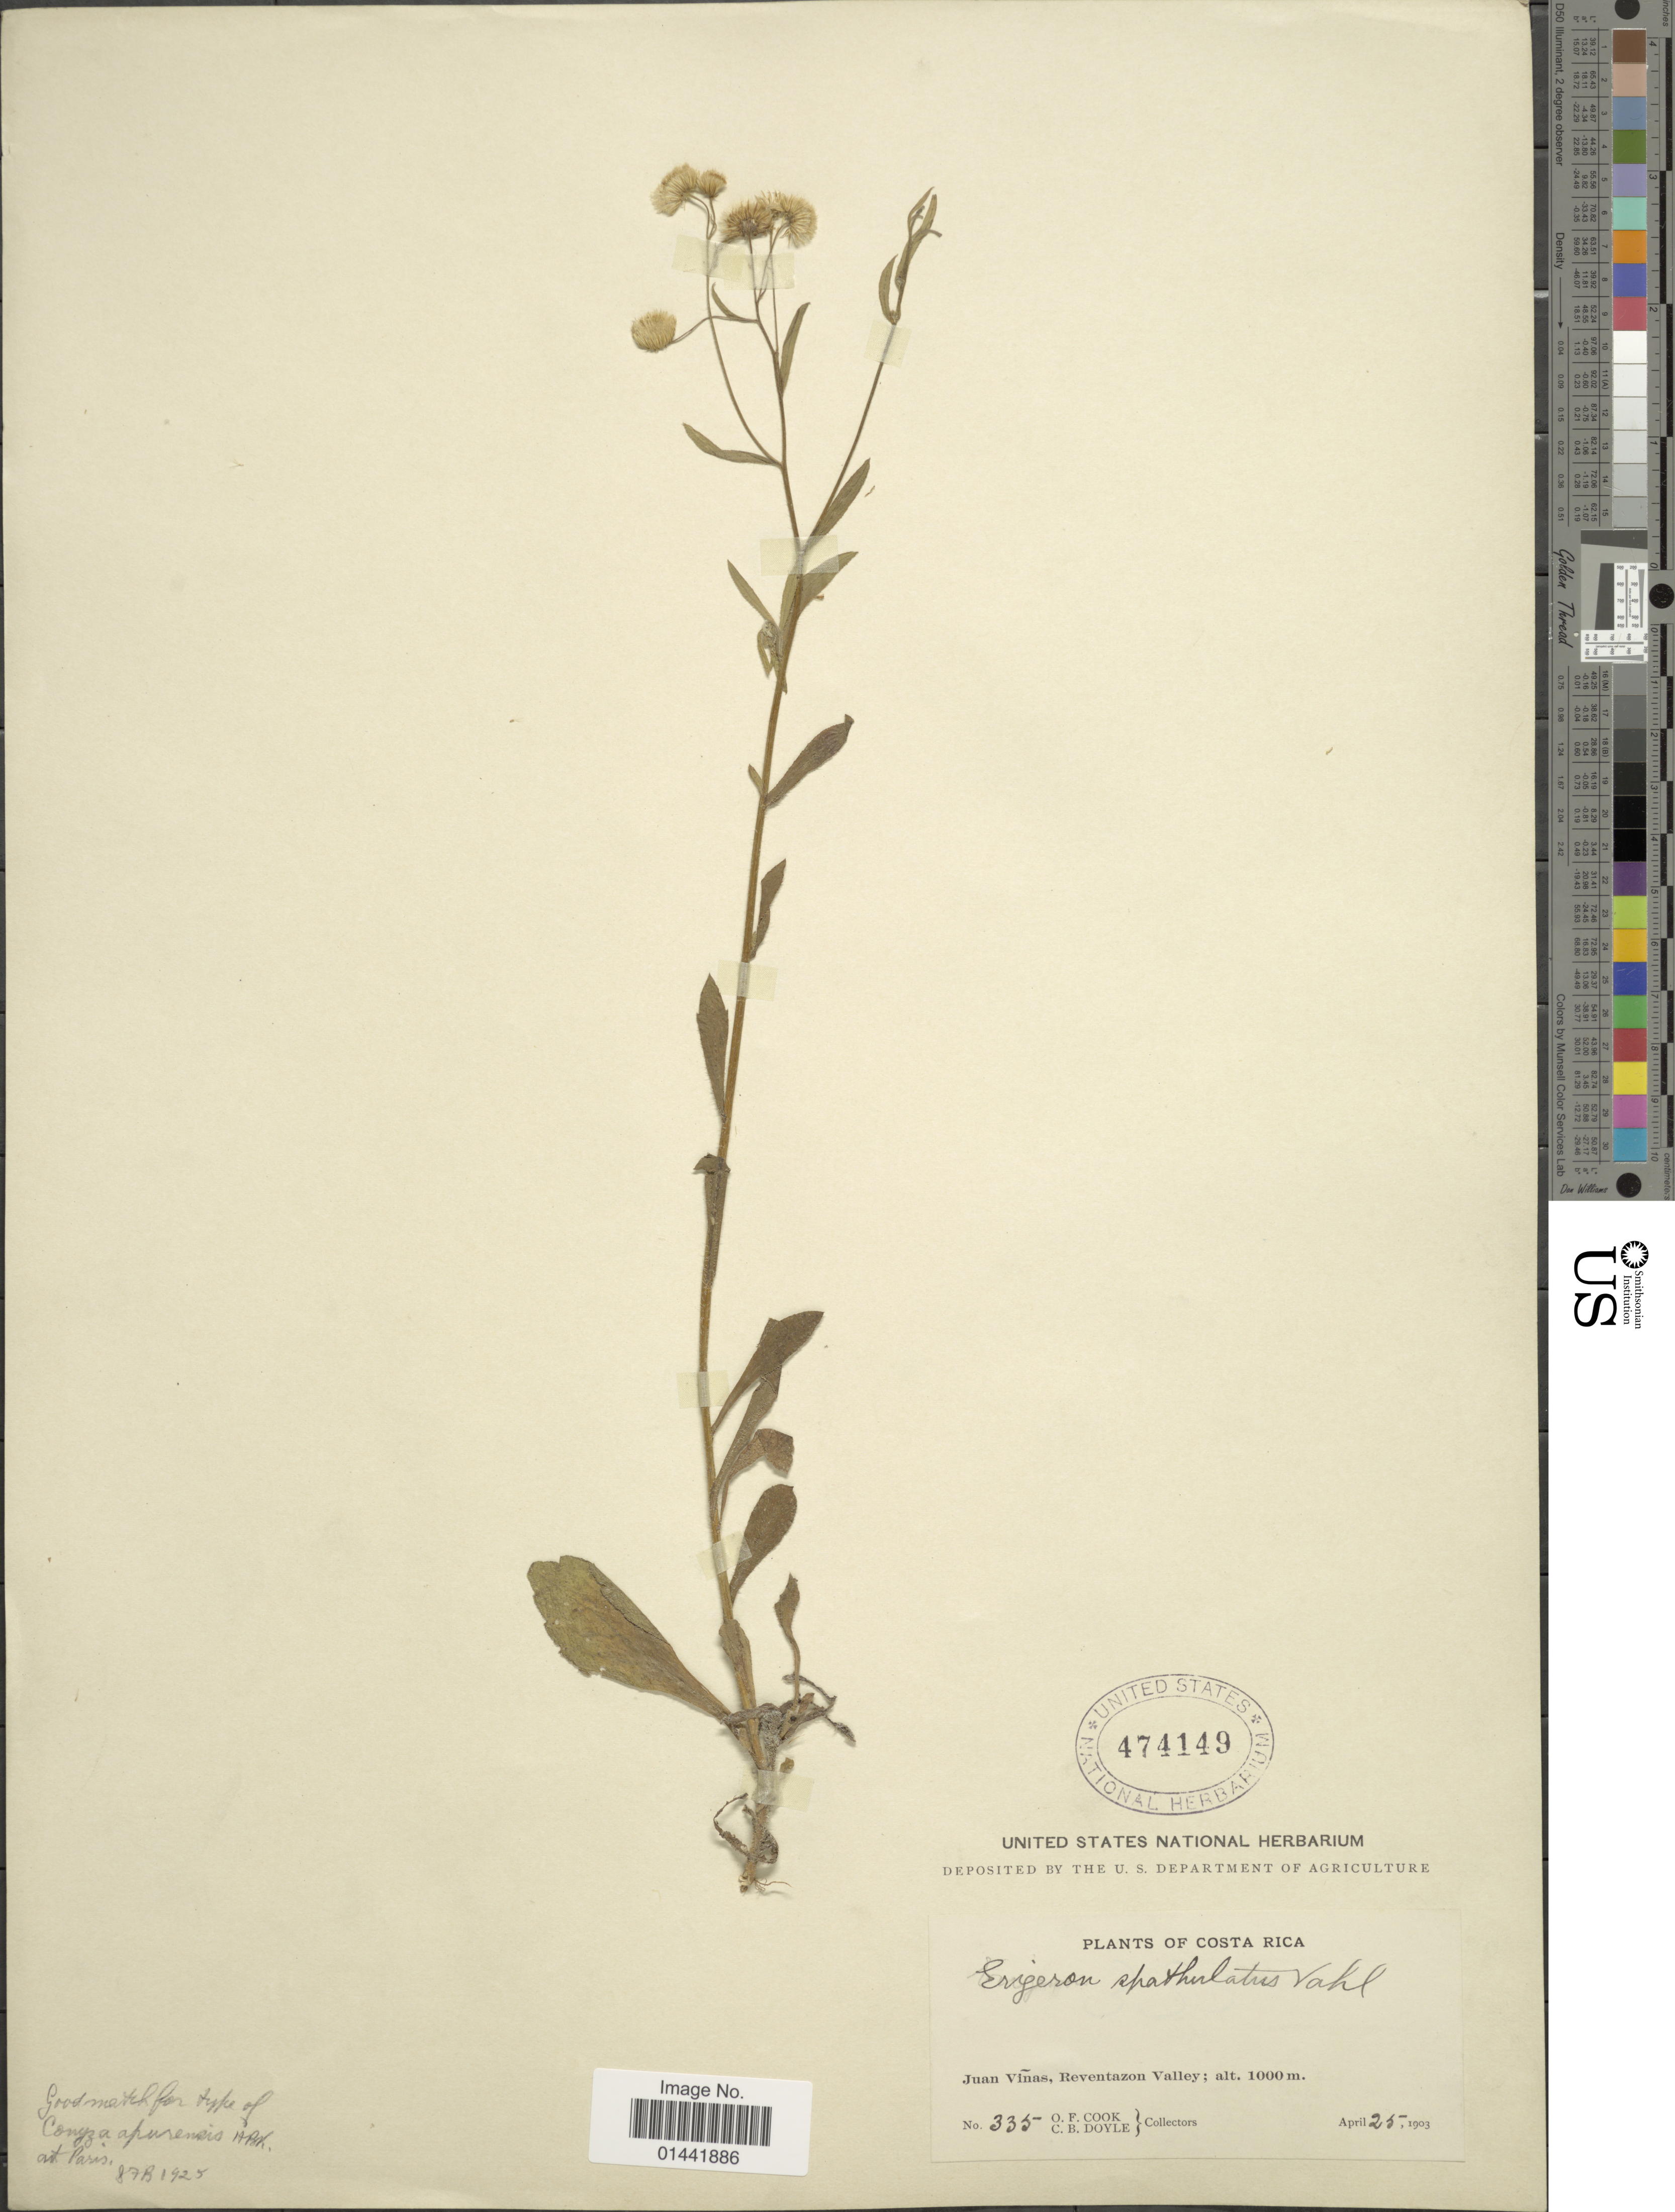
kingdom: Plantae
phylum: Tracheophyta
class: Magnoliopsida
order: Asterales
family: Asteraceae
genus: Erigeron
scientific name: Erigeron spathulatus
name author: Vahl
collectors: O. F. Cook & C. Doyle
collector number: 335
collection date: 1903-04-25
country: Costa Rica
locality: Juan Viñas,Reventazon Valley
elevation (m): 1000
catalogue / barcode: US 474149